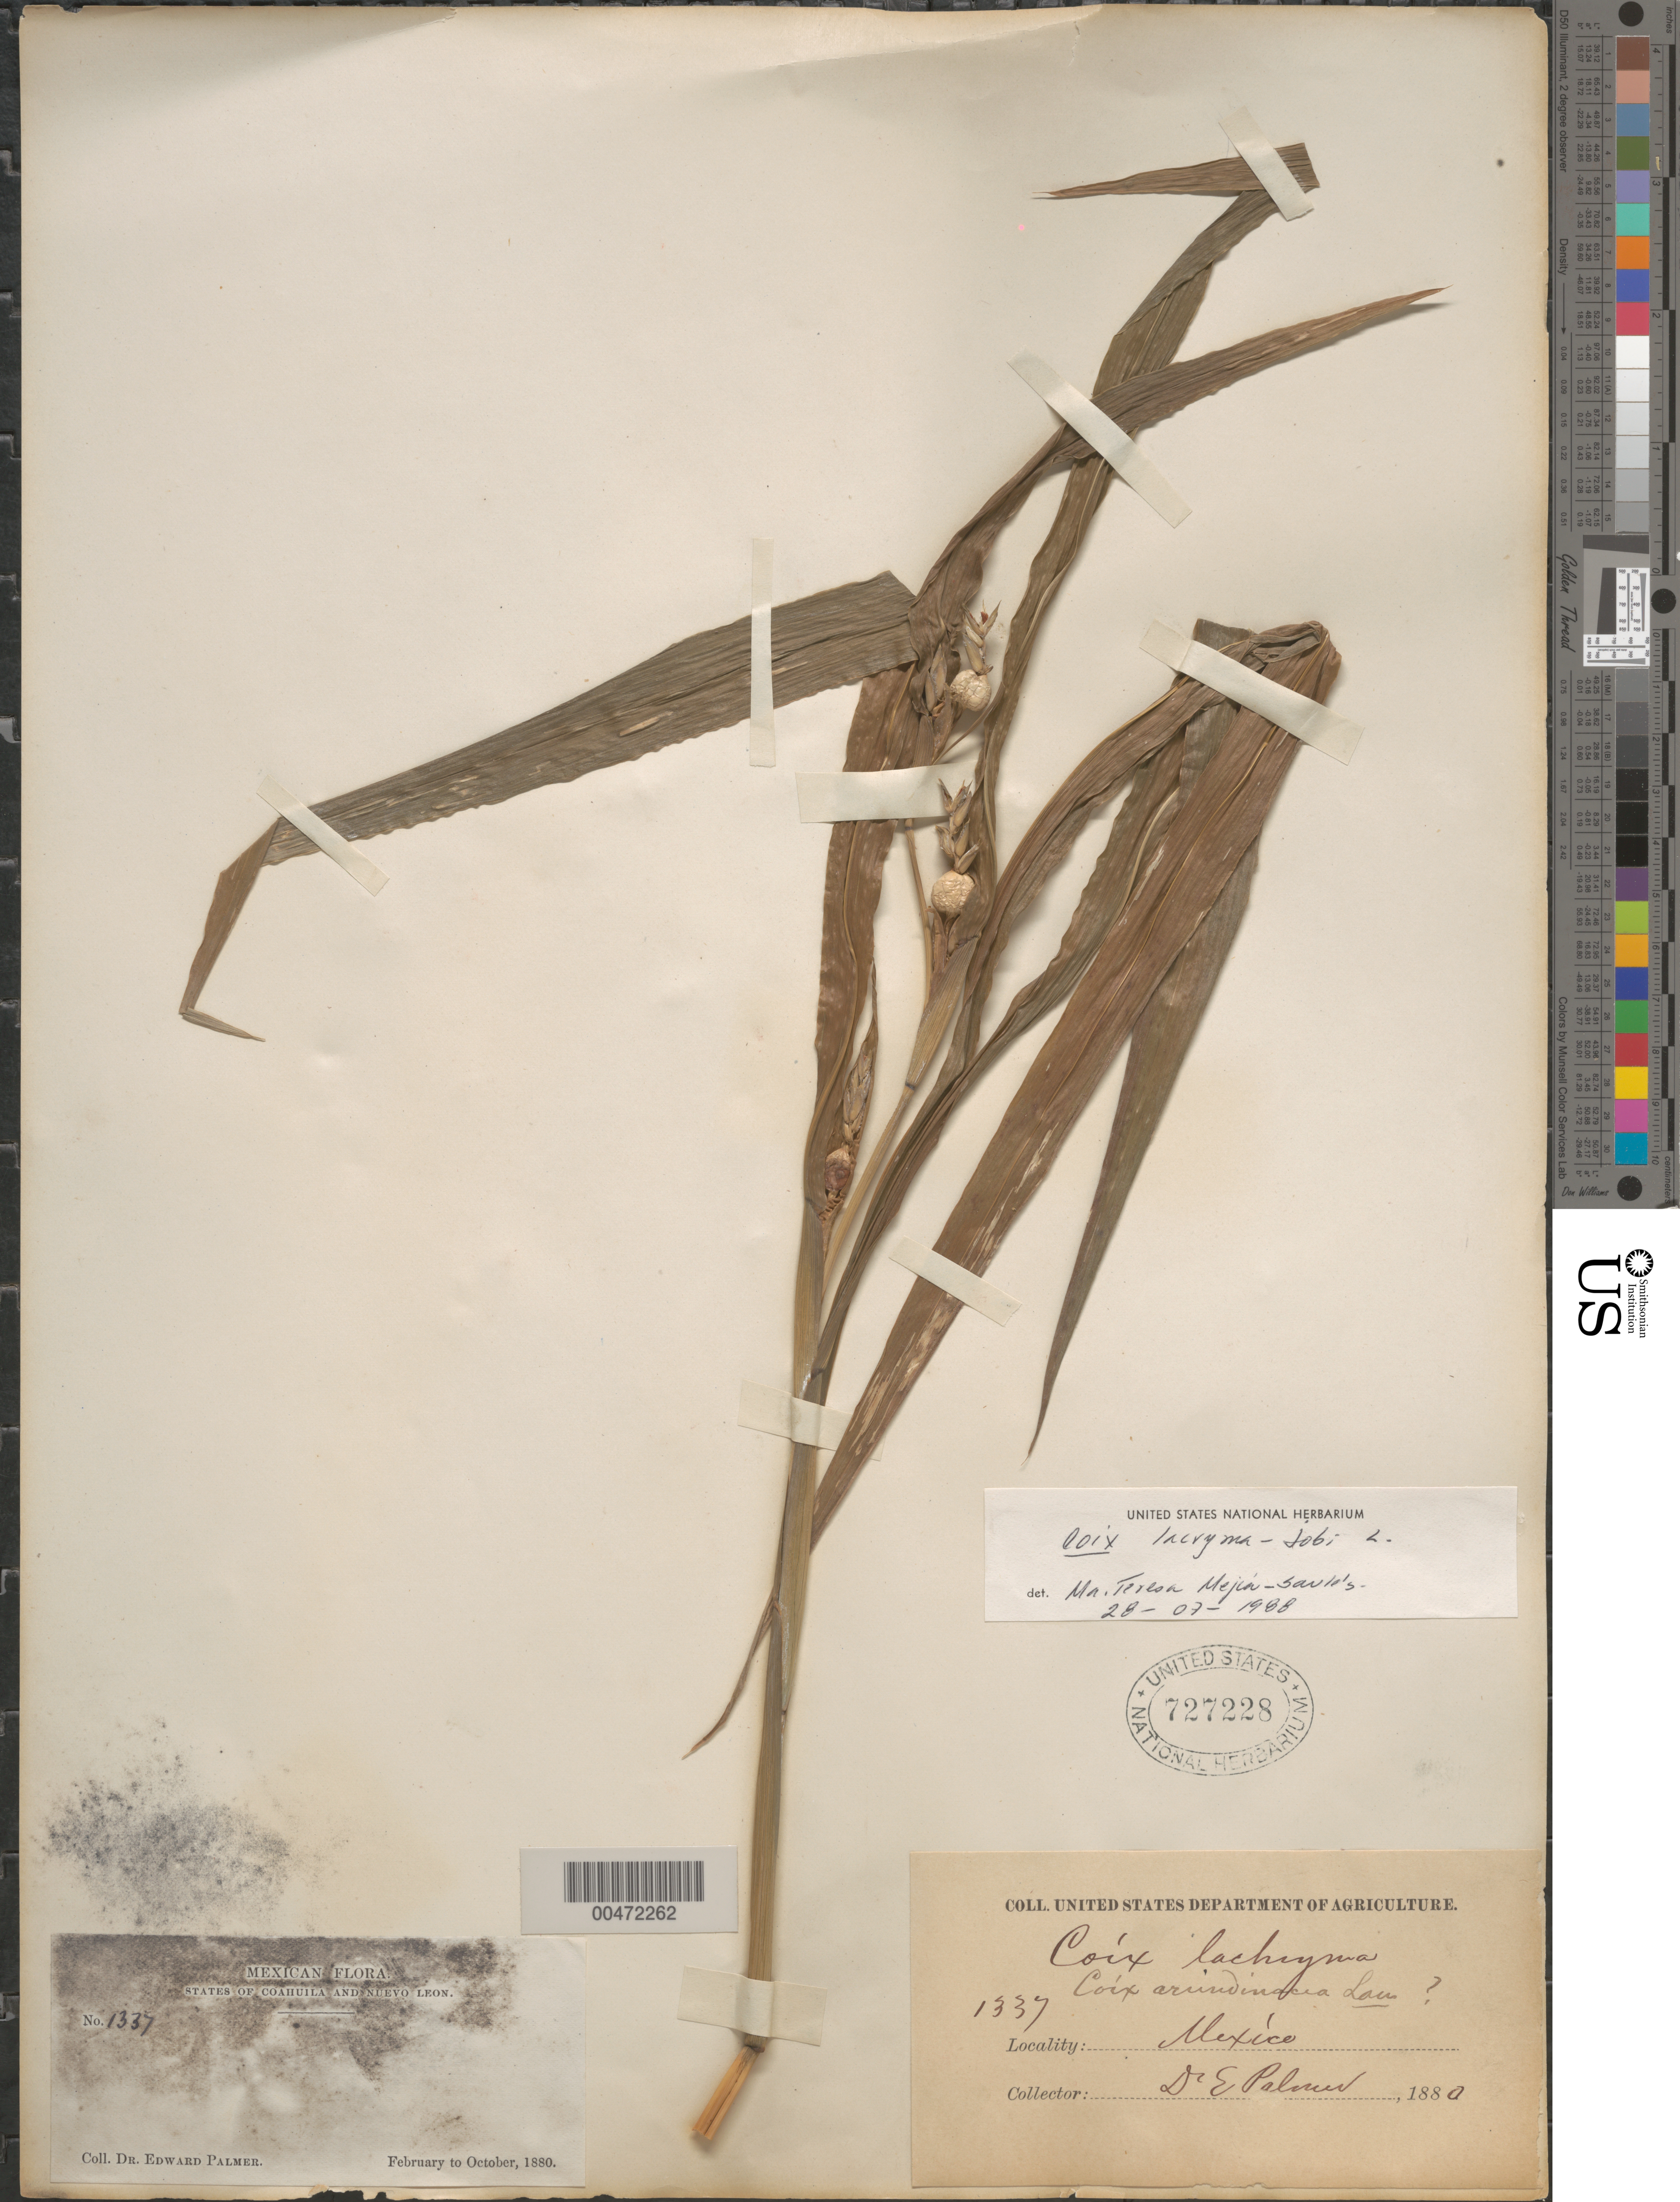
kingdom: Plantae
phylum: Tracheophyta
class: Liliopsida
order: Poales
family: Poaceae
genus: Coix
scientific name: Coix lacryma-jobi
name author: L.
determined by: Mejía-Sauls, M. T.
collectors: E. Palmer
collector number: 1337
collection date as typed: Feb 1880 to Oct 1880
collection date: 1880-02/1880-10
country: Mexico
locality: States of Coahuila & Nuevo Leon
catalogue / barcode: US 727228